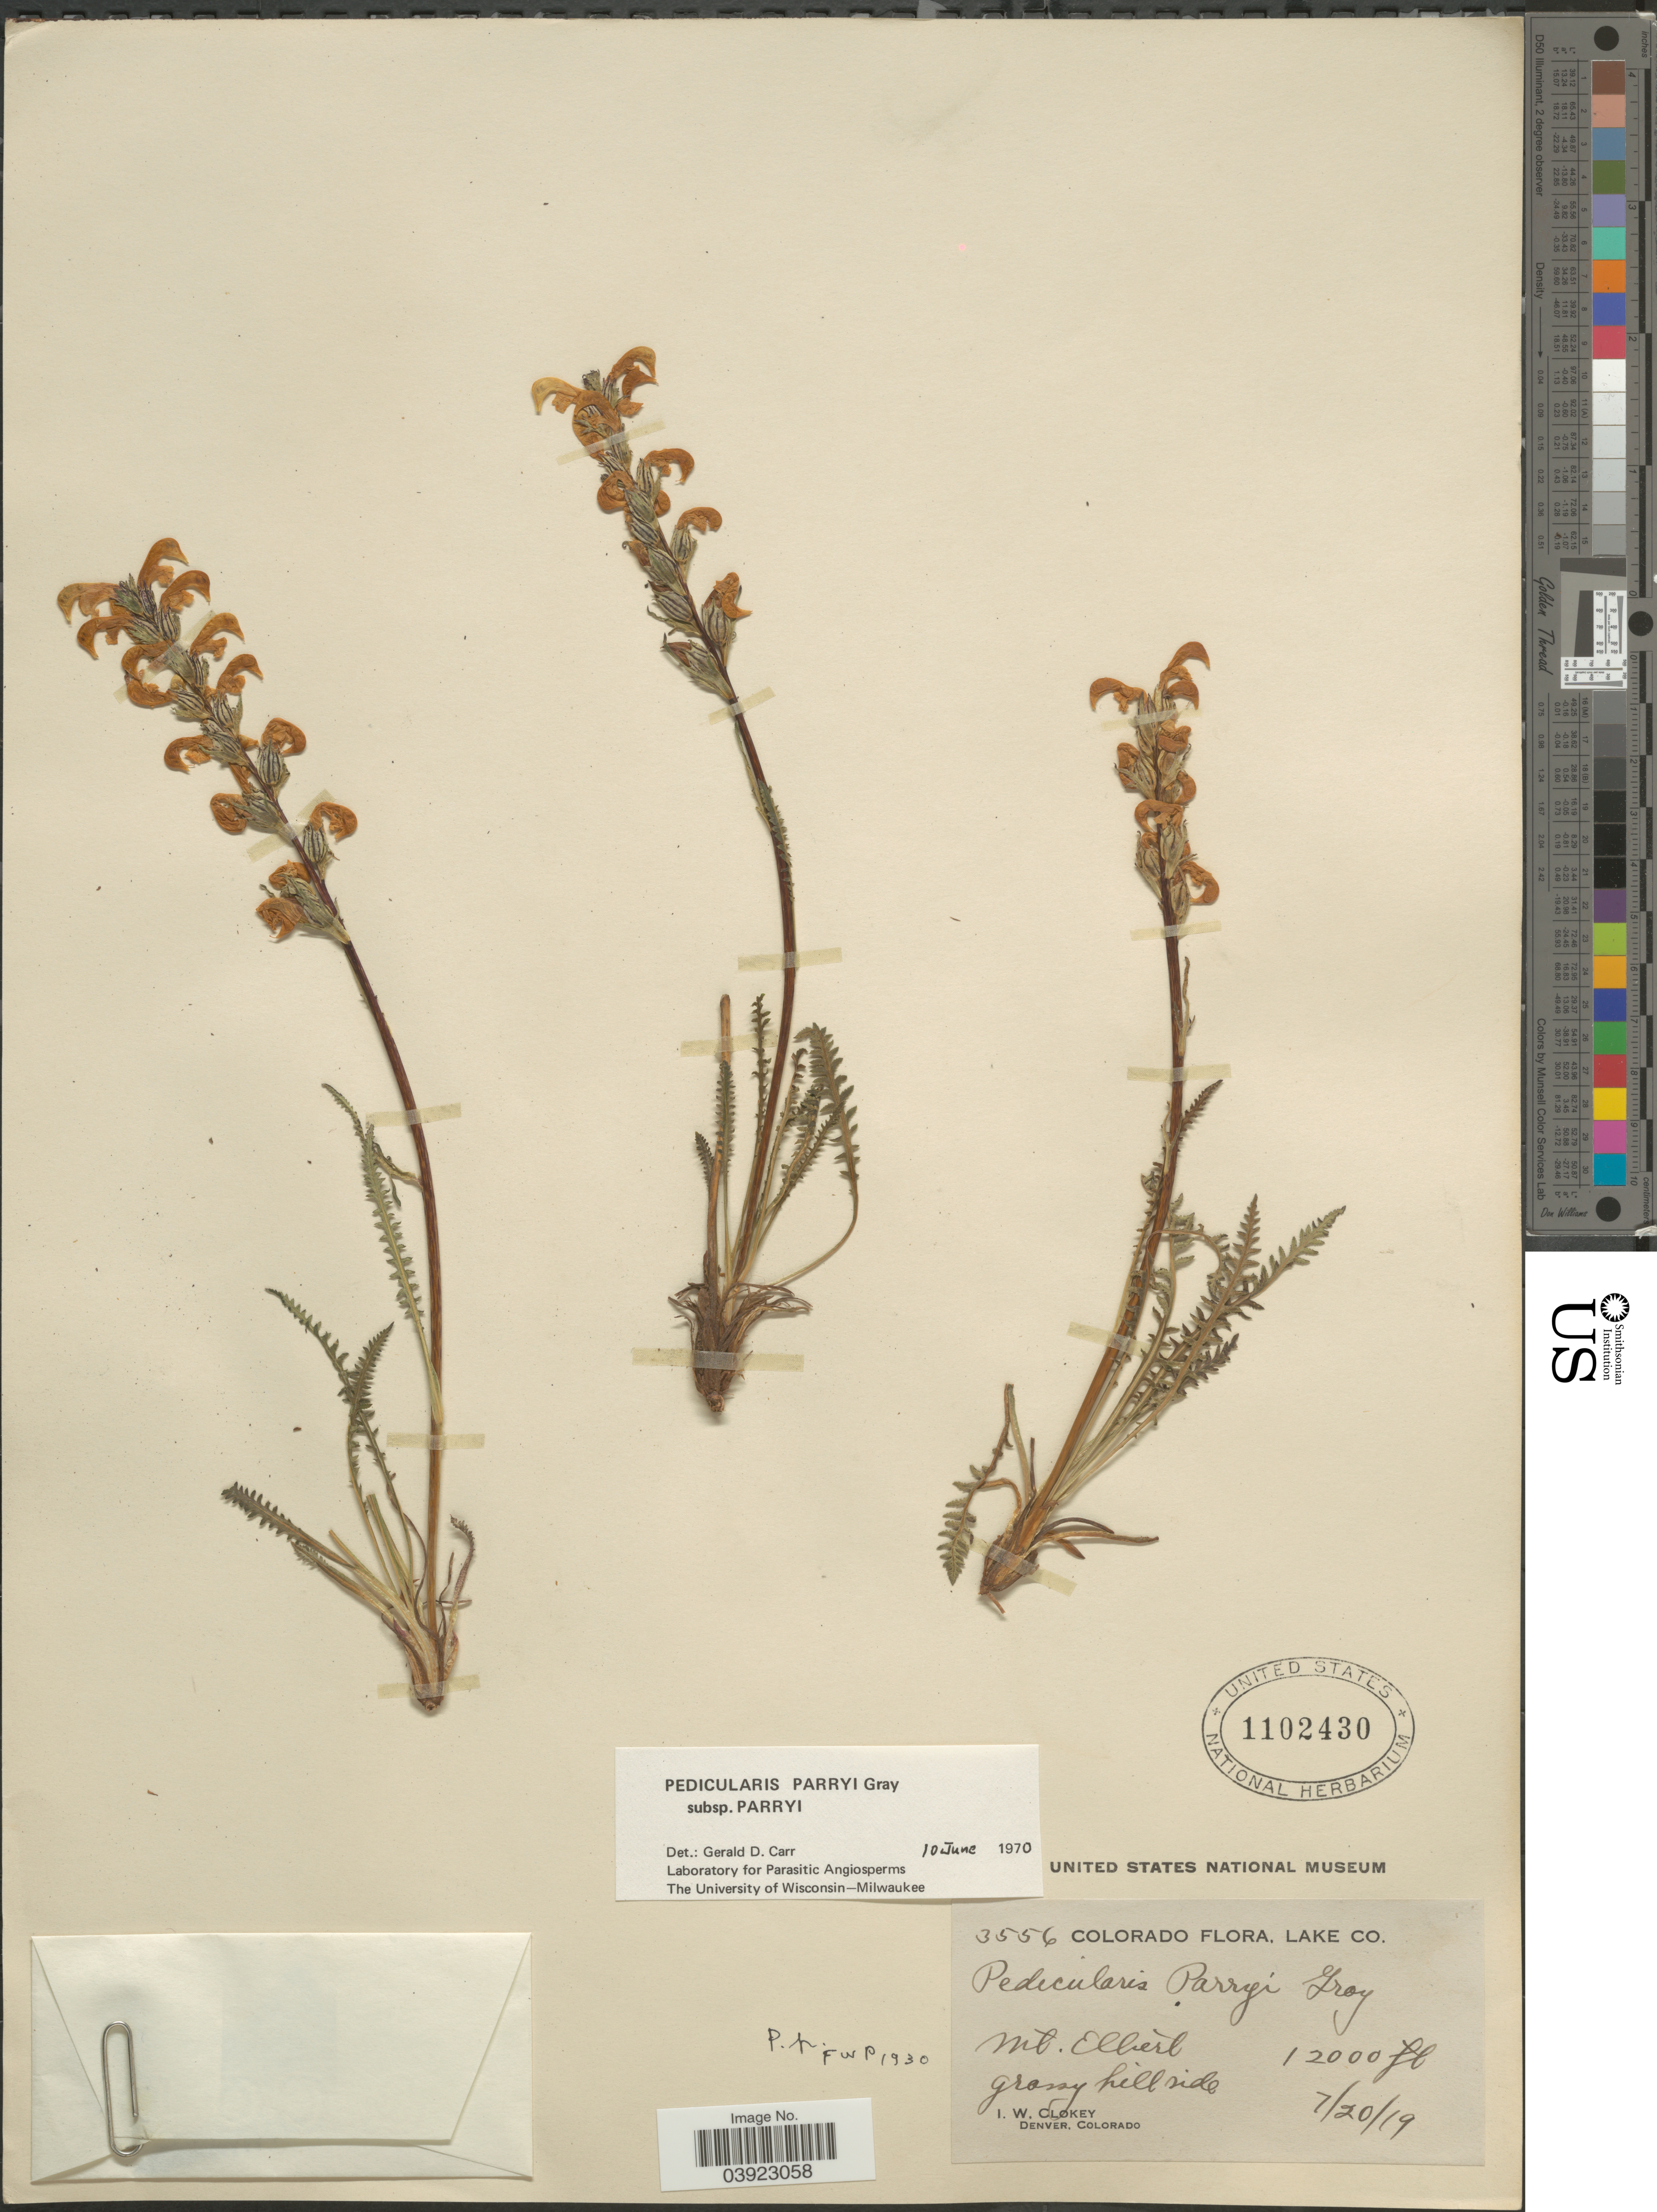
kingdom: Plantae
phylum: Tracheophyta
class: Magnoliopsida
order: Lamiales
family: Orobanchaceae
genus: Pedicularis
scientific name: Pedicularis parryi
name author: A. Gray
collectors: I. W. Clokey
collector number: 3556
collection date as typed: Transcribed d/m/y: 20/7/19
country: United States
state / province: Colorado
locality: Lake Co. Mt. Elbert.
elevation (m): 3658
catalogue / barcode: US 1102430